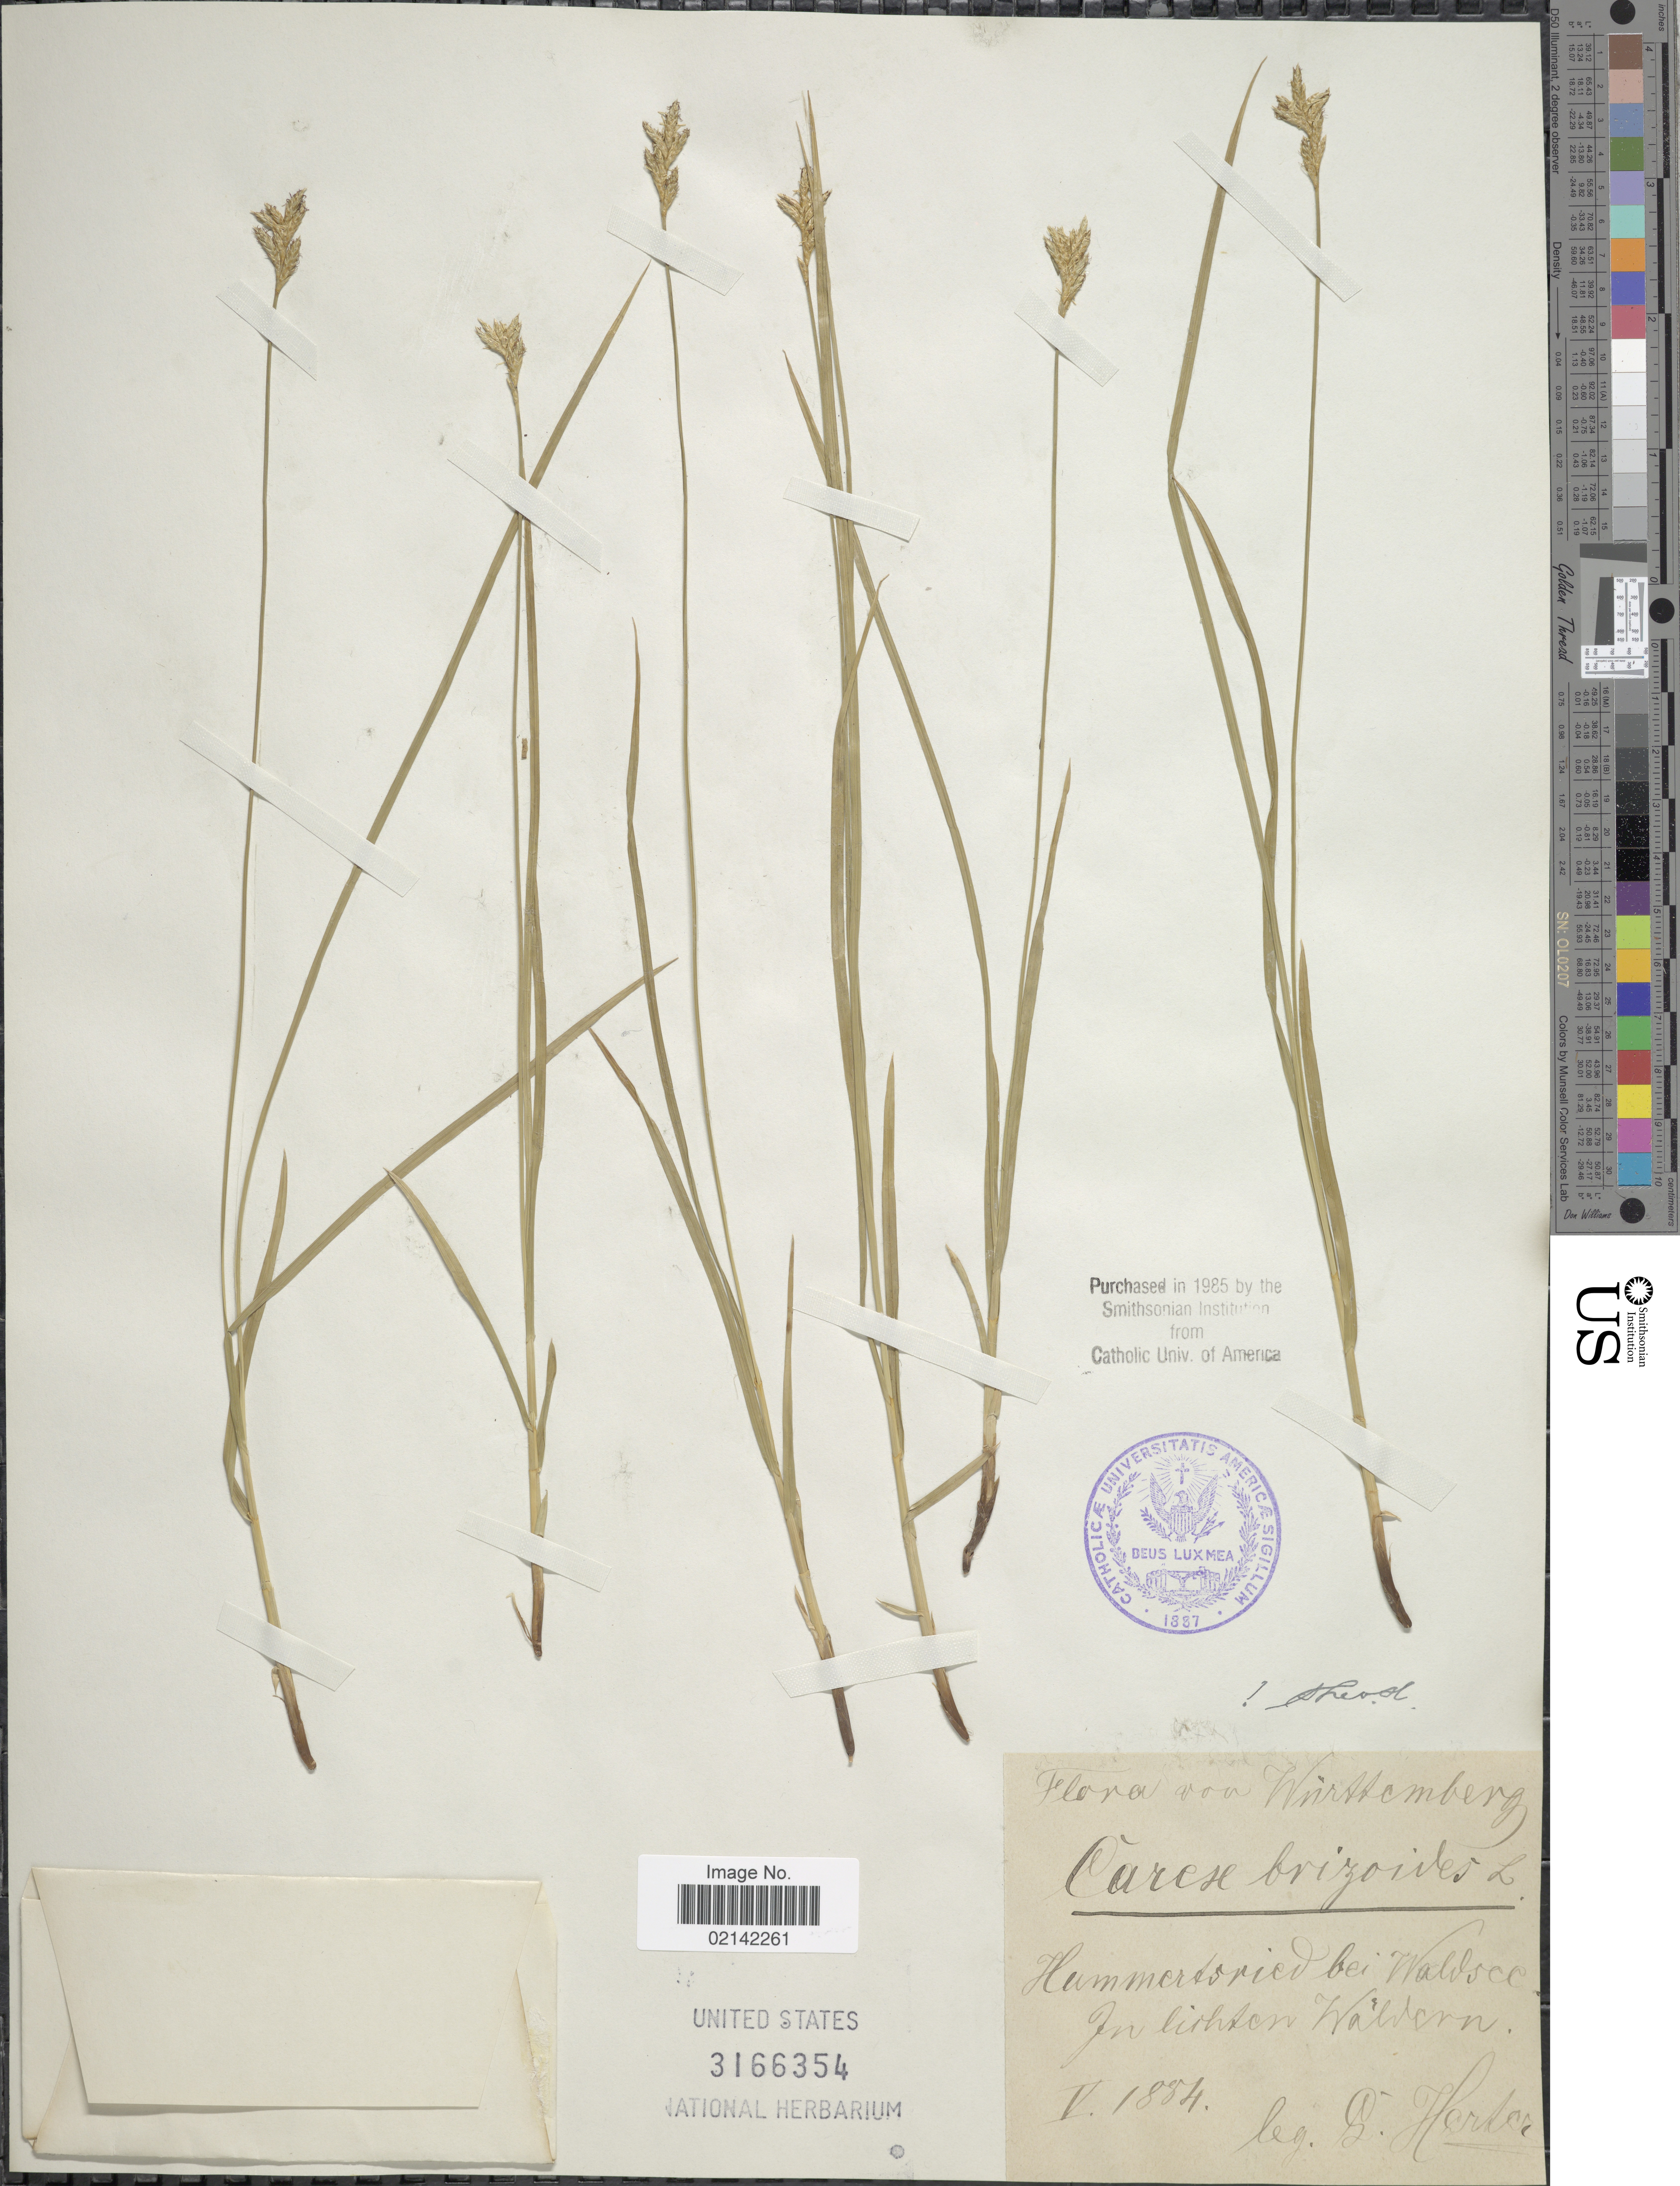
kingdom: Plantae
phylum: Tracheophyta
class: Liliopsida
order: Poales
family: Cyperaceae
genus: Carex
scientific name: Carex brizoides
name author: L.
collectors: G. Herter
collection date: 1884-05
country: Germany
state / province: Baden-Württemberg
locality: Württemberg. Hummertsried bei Waldscc fn lichten Waldern [interpreted]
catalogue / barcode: US 3166354